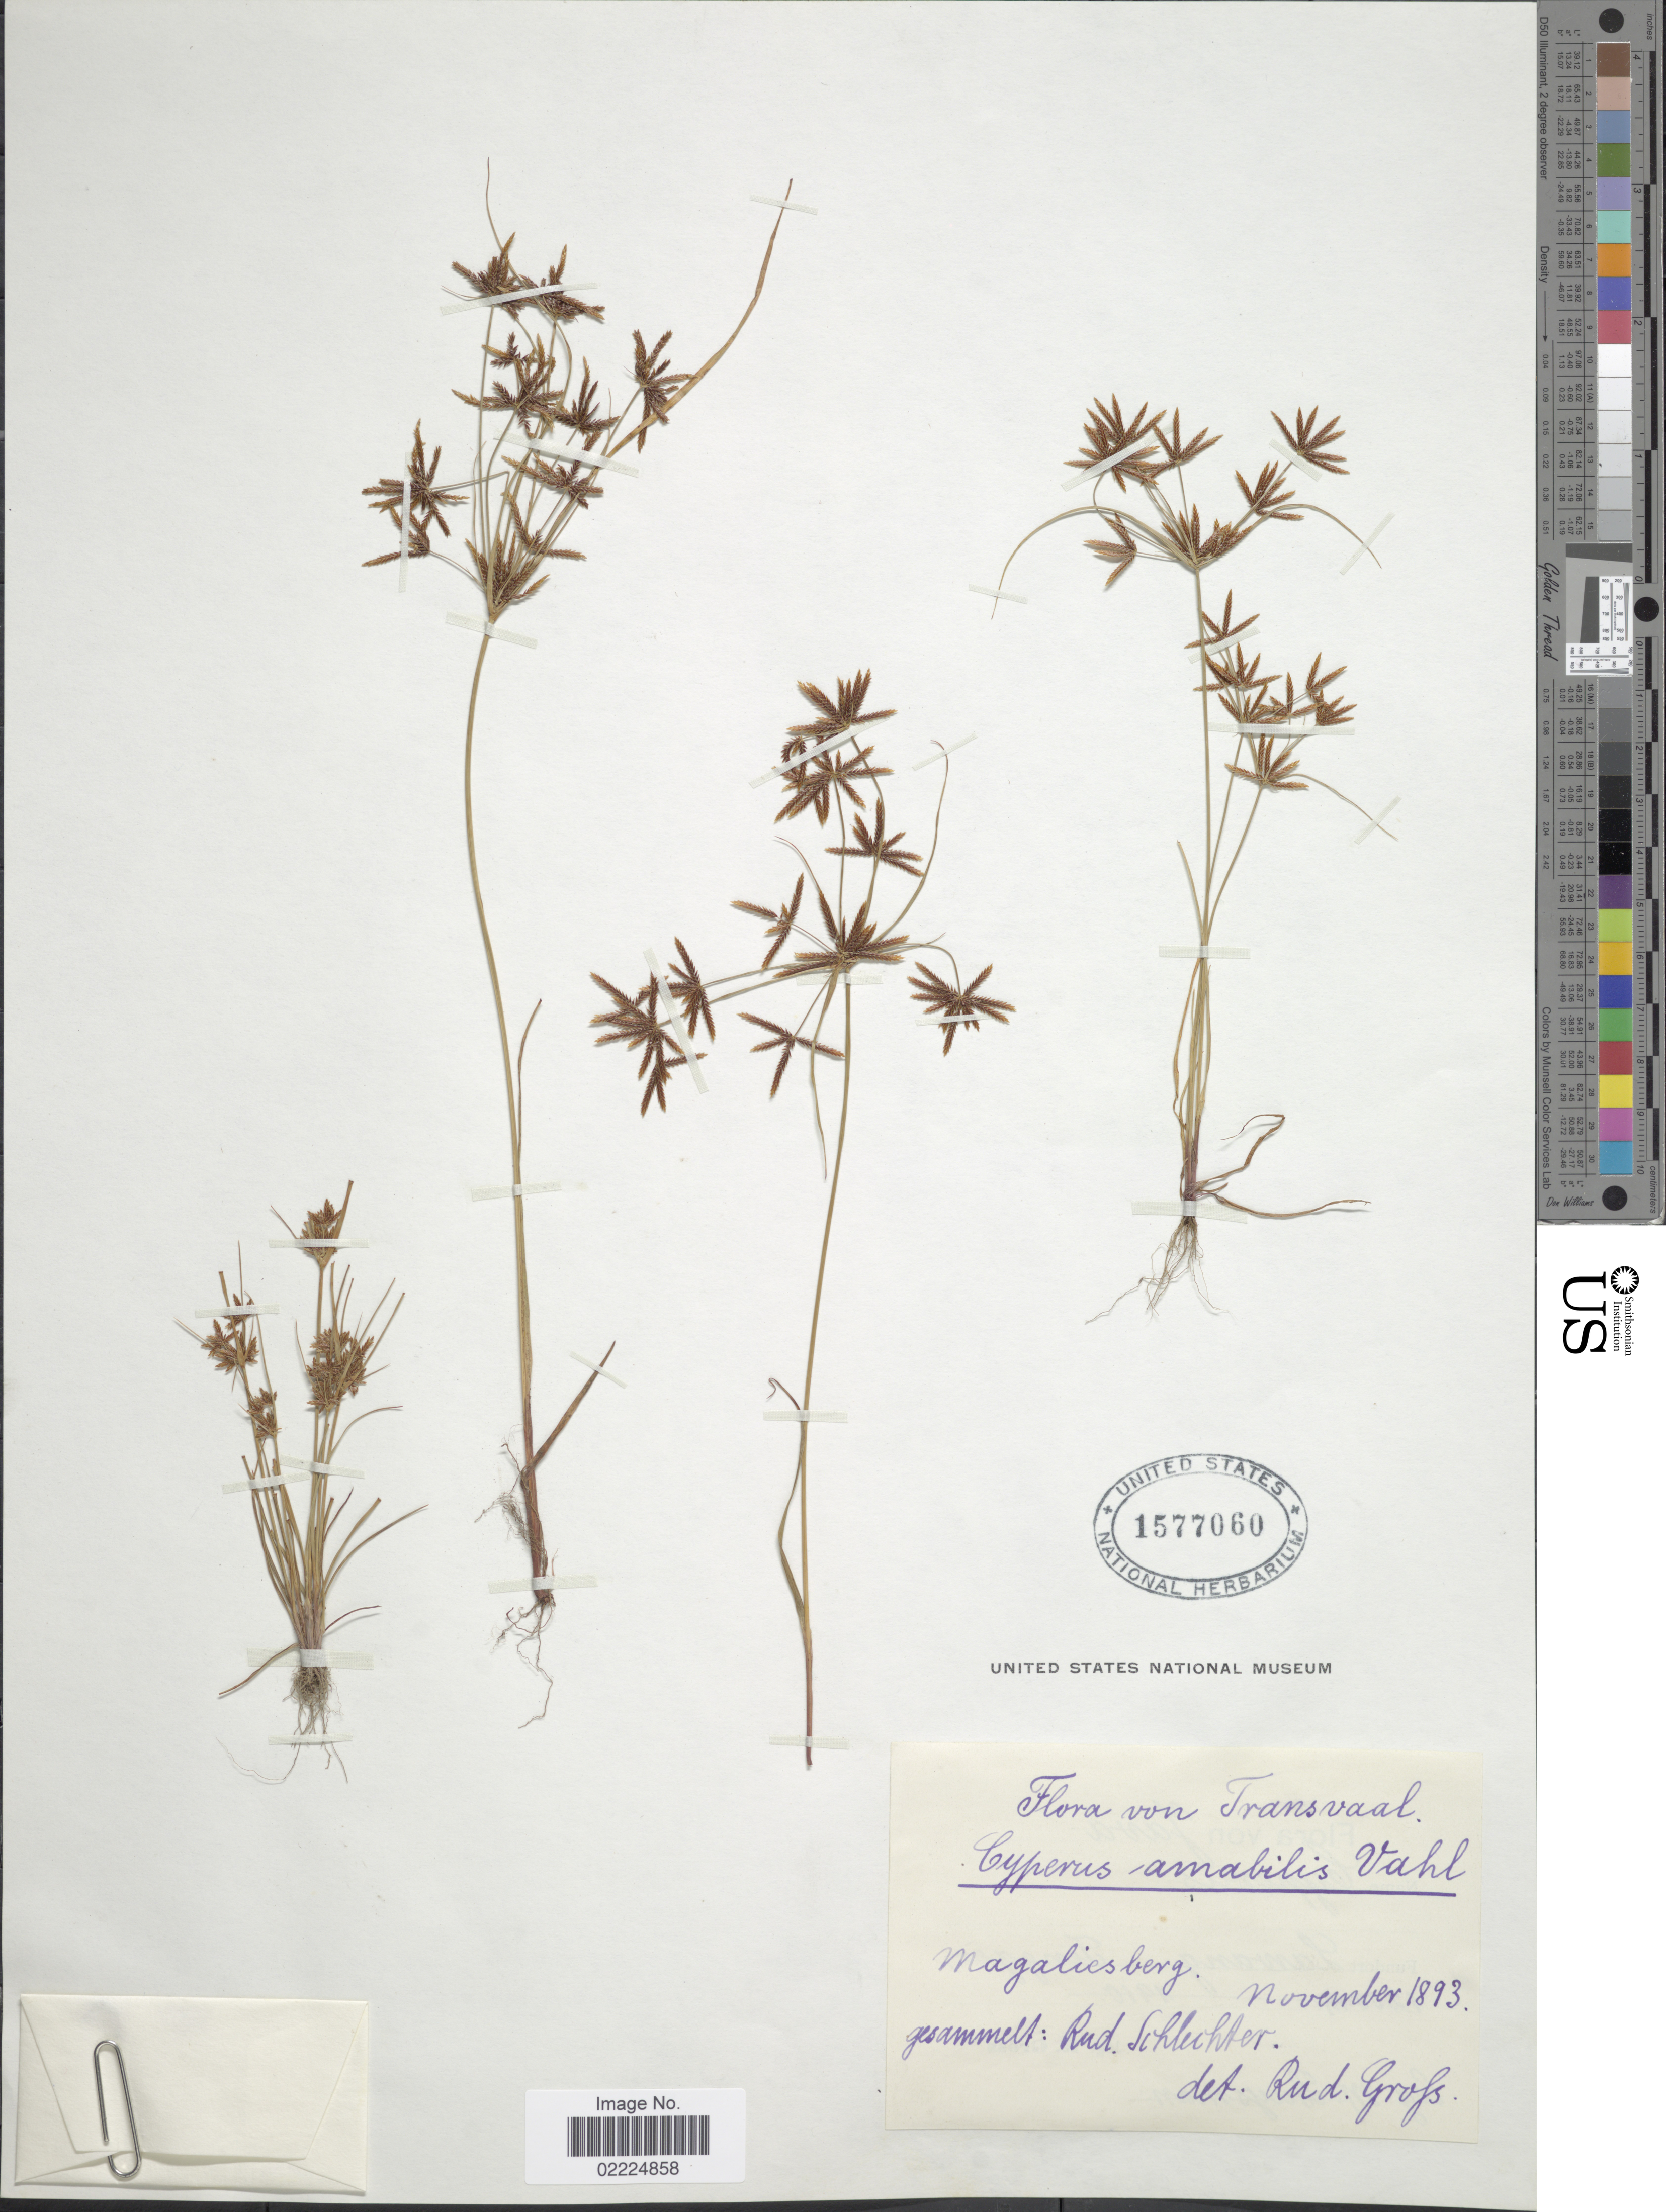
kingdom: Plantae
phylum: Tracheophyta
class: Liliopsida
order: Poales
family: Cyperaceae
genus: Cyperus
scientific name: Cyperus amabilis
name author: Vahl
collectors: F. R. R. Schlechter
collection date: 1893-11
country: South Africa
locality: Transvaal, Magaliesberg.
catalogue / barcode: US 1577060